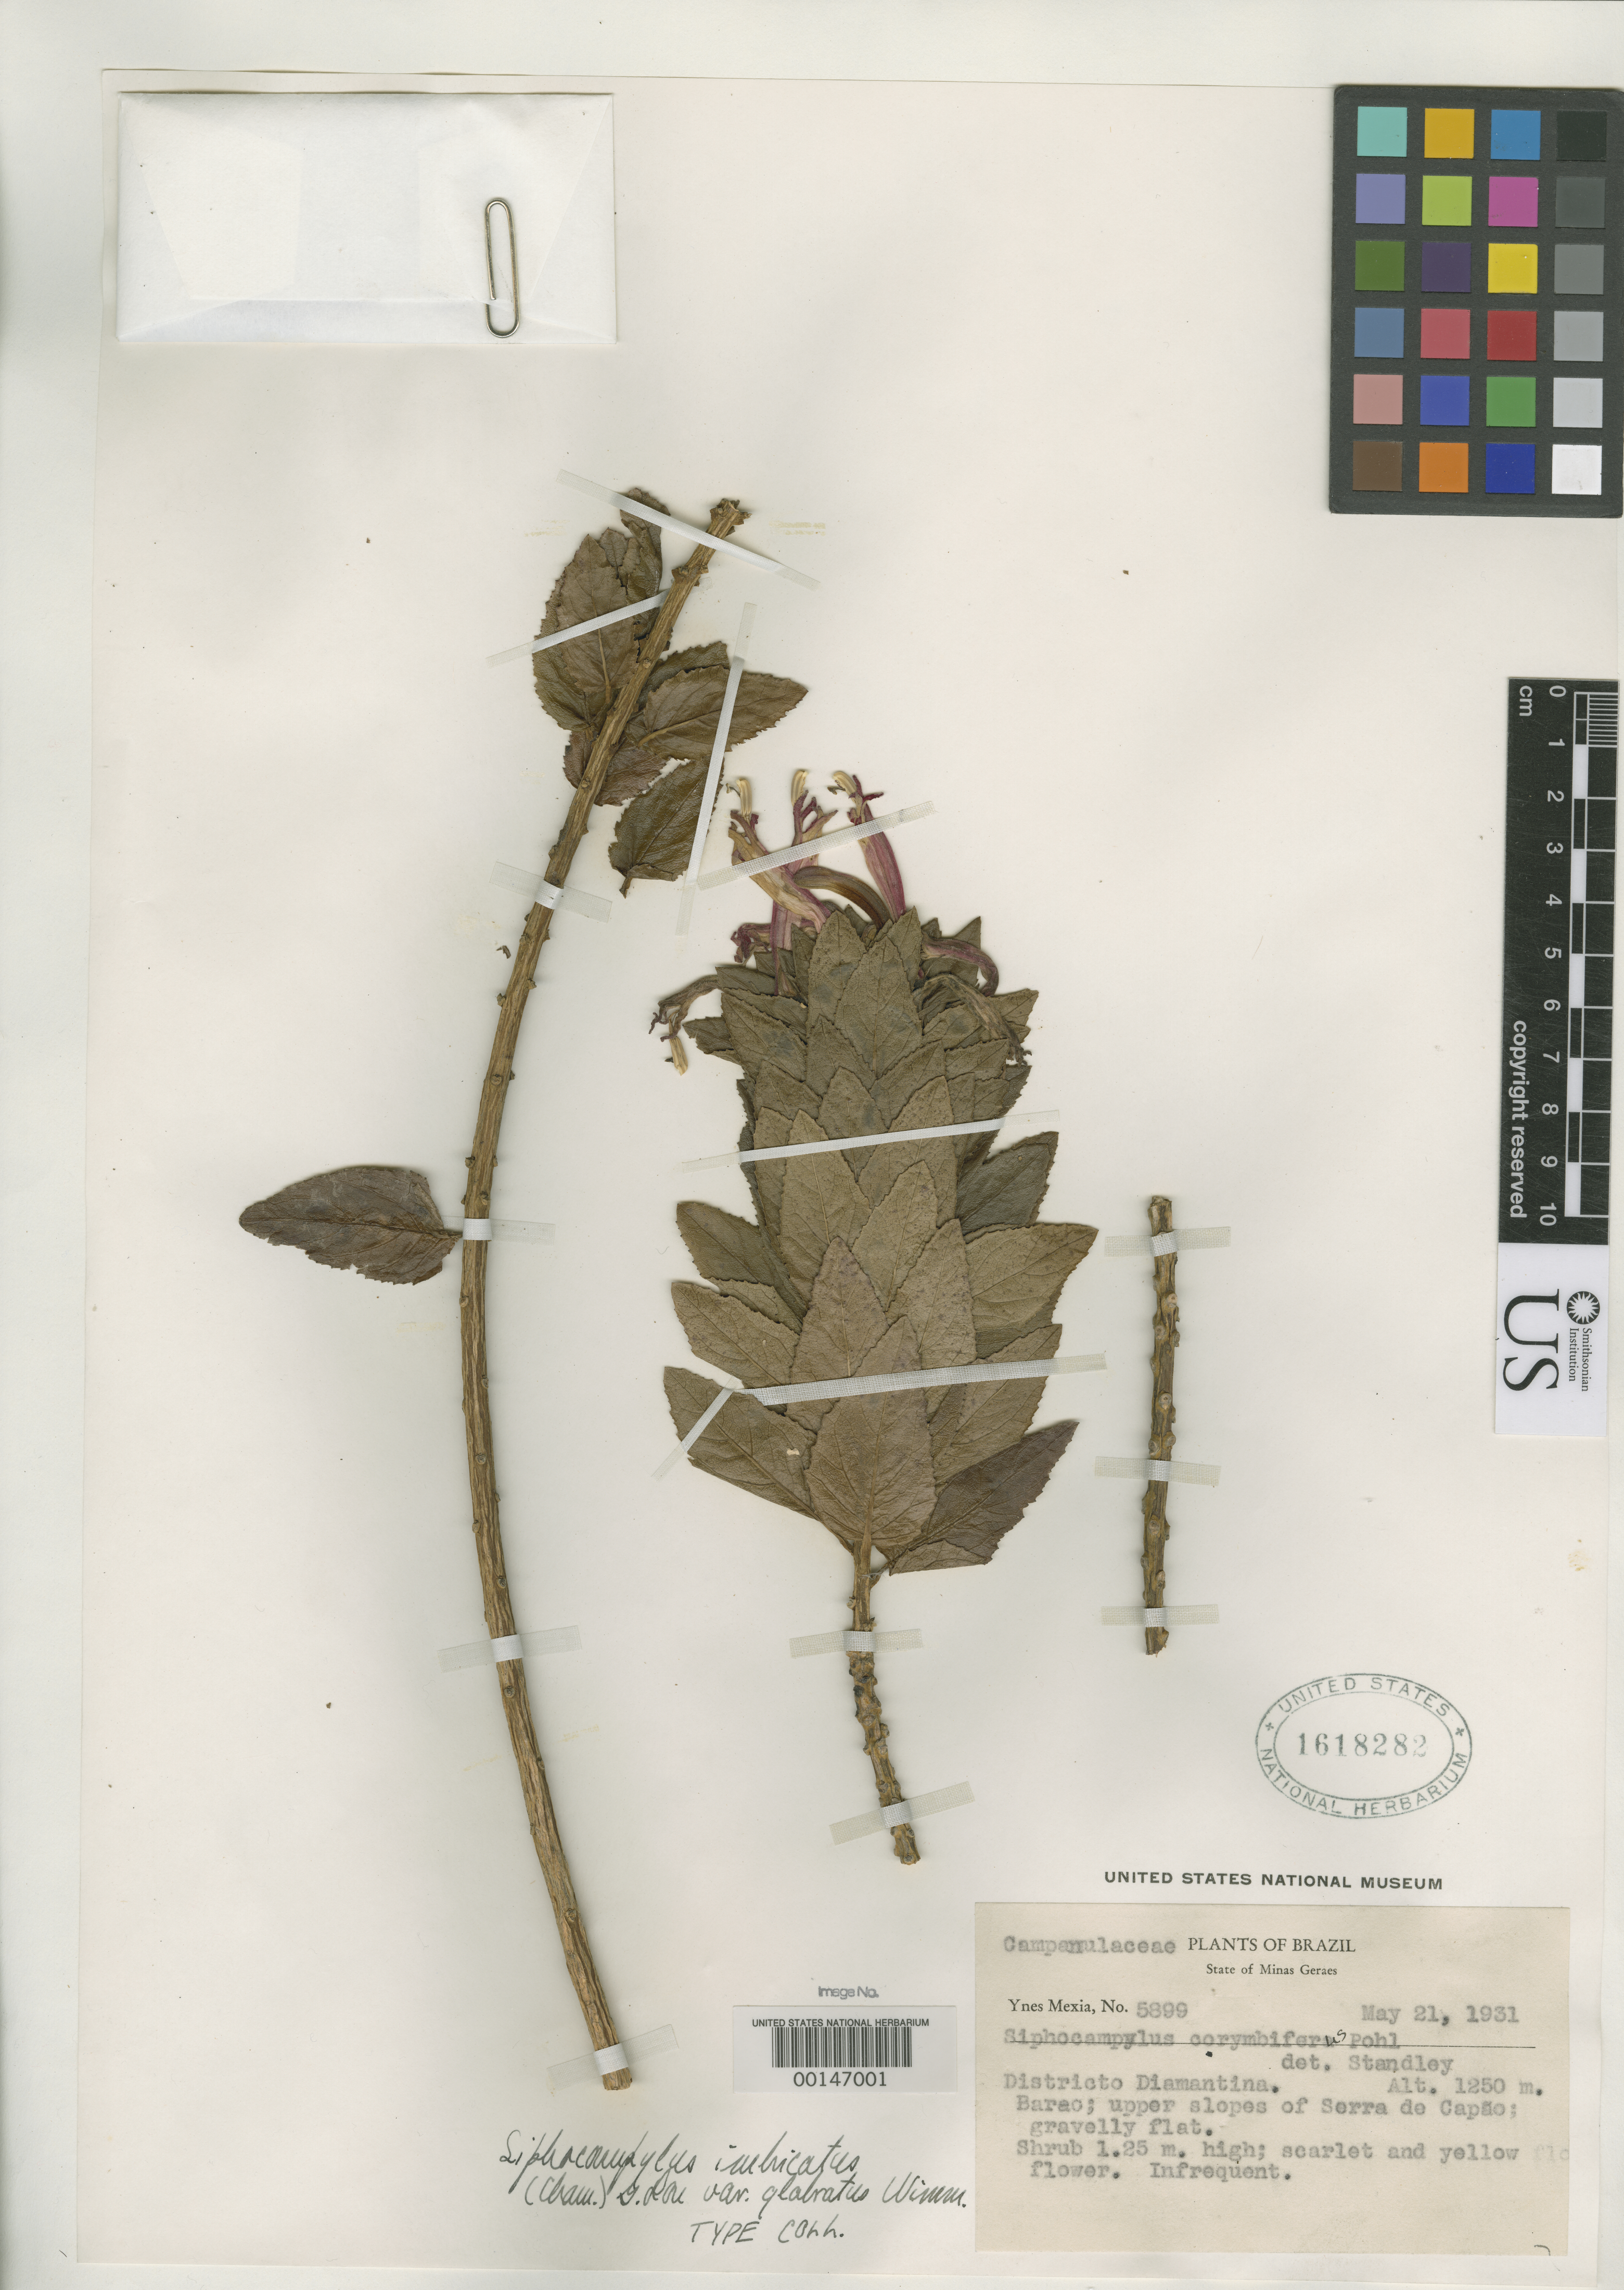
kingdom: Plantae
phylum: Tracheophyta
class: Magnoliopsida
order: Asterales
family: Campanulaceae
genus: Siphocampylus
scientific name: Siphocampylus imbricatus var. glabratus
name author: E. Wimm.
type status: Isotype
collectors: Y. Mexia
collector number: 5899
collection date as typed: May 1931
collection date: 1931-05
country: Brazil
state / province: Minas Gerais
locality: Diamantina district.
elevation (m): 1250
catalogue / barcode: US 1618282